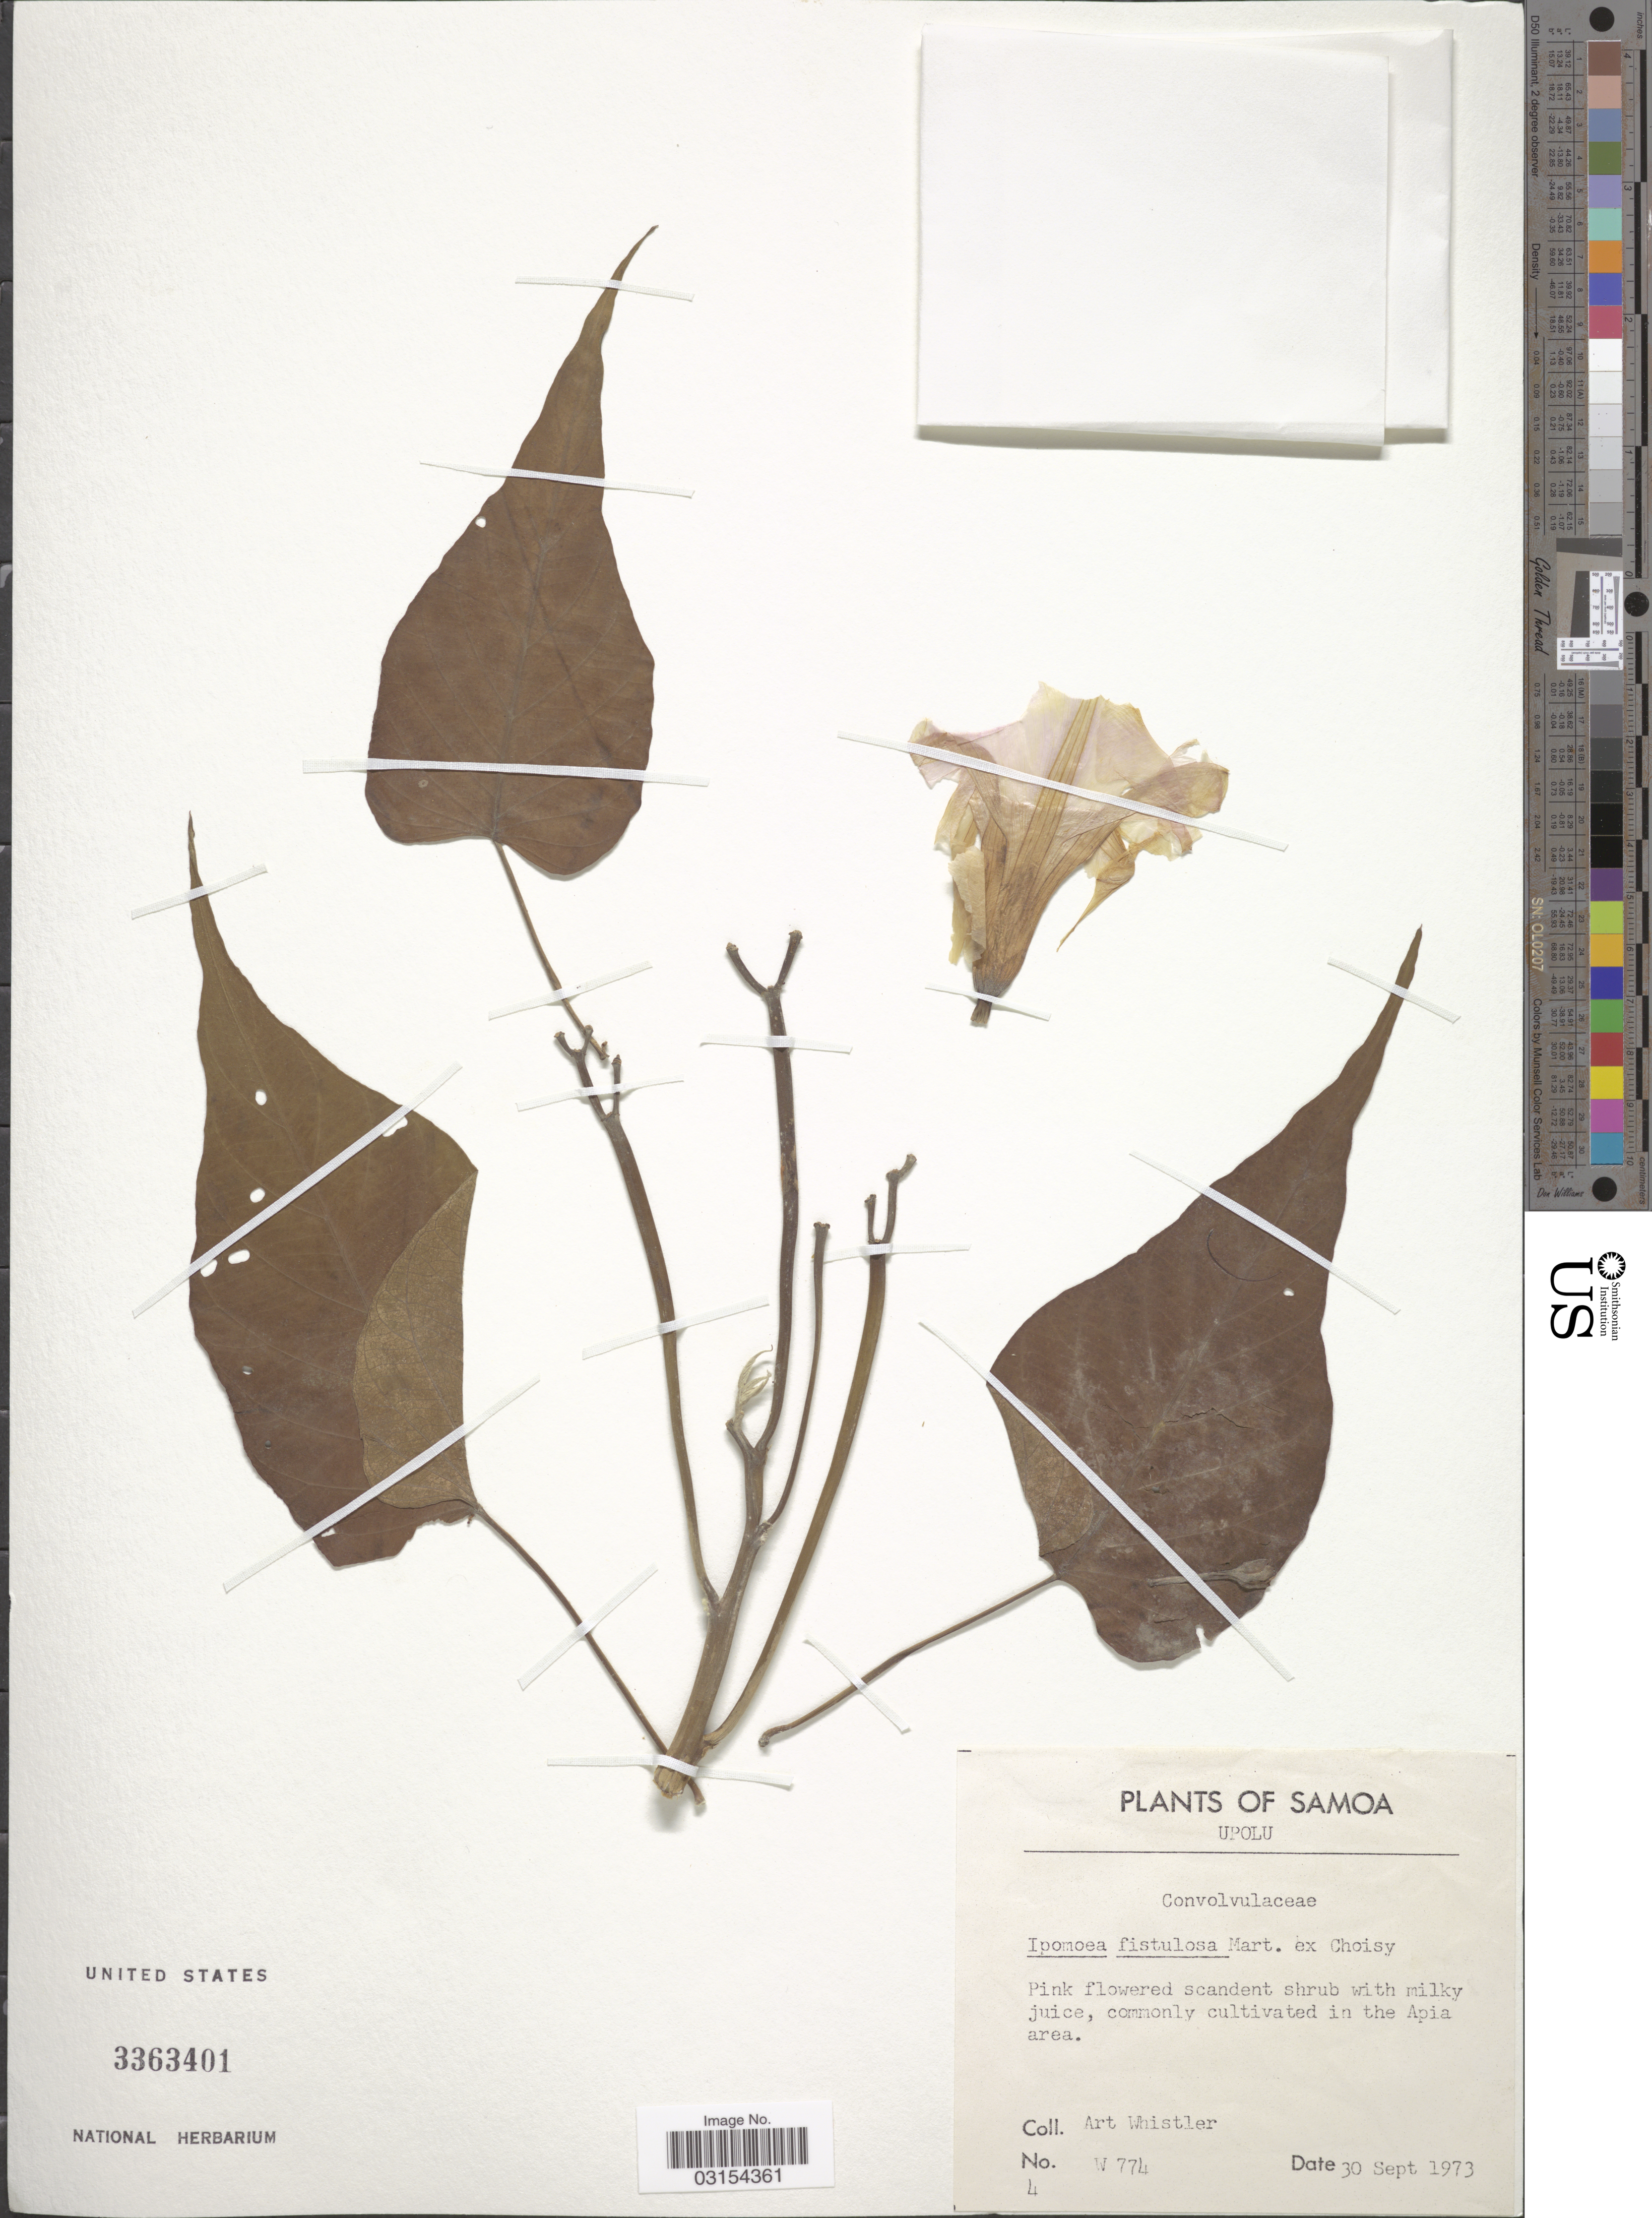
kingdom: Plantae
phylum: Tracheophyta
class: Magnoliopsida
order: Solanales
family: Convolvulaceae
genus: Ipomoea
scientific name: Ipomoea carnea subsp. fistulosa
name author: (Mart. ex Choisy) D.F. Austin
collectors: A. Whistler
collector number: W774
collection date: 1973-09-30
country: Samoa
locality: Samoa. Upolu. Apia area.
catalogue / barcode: US 3363401